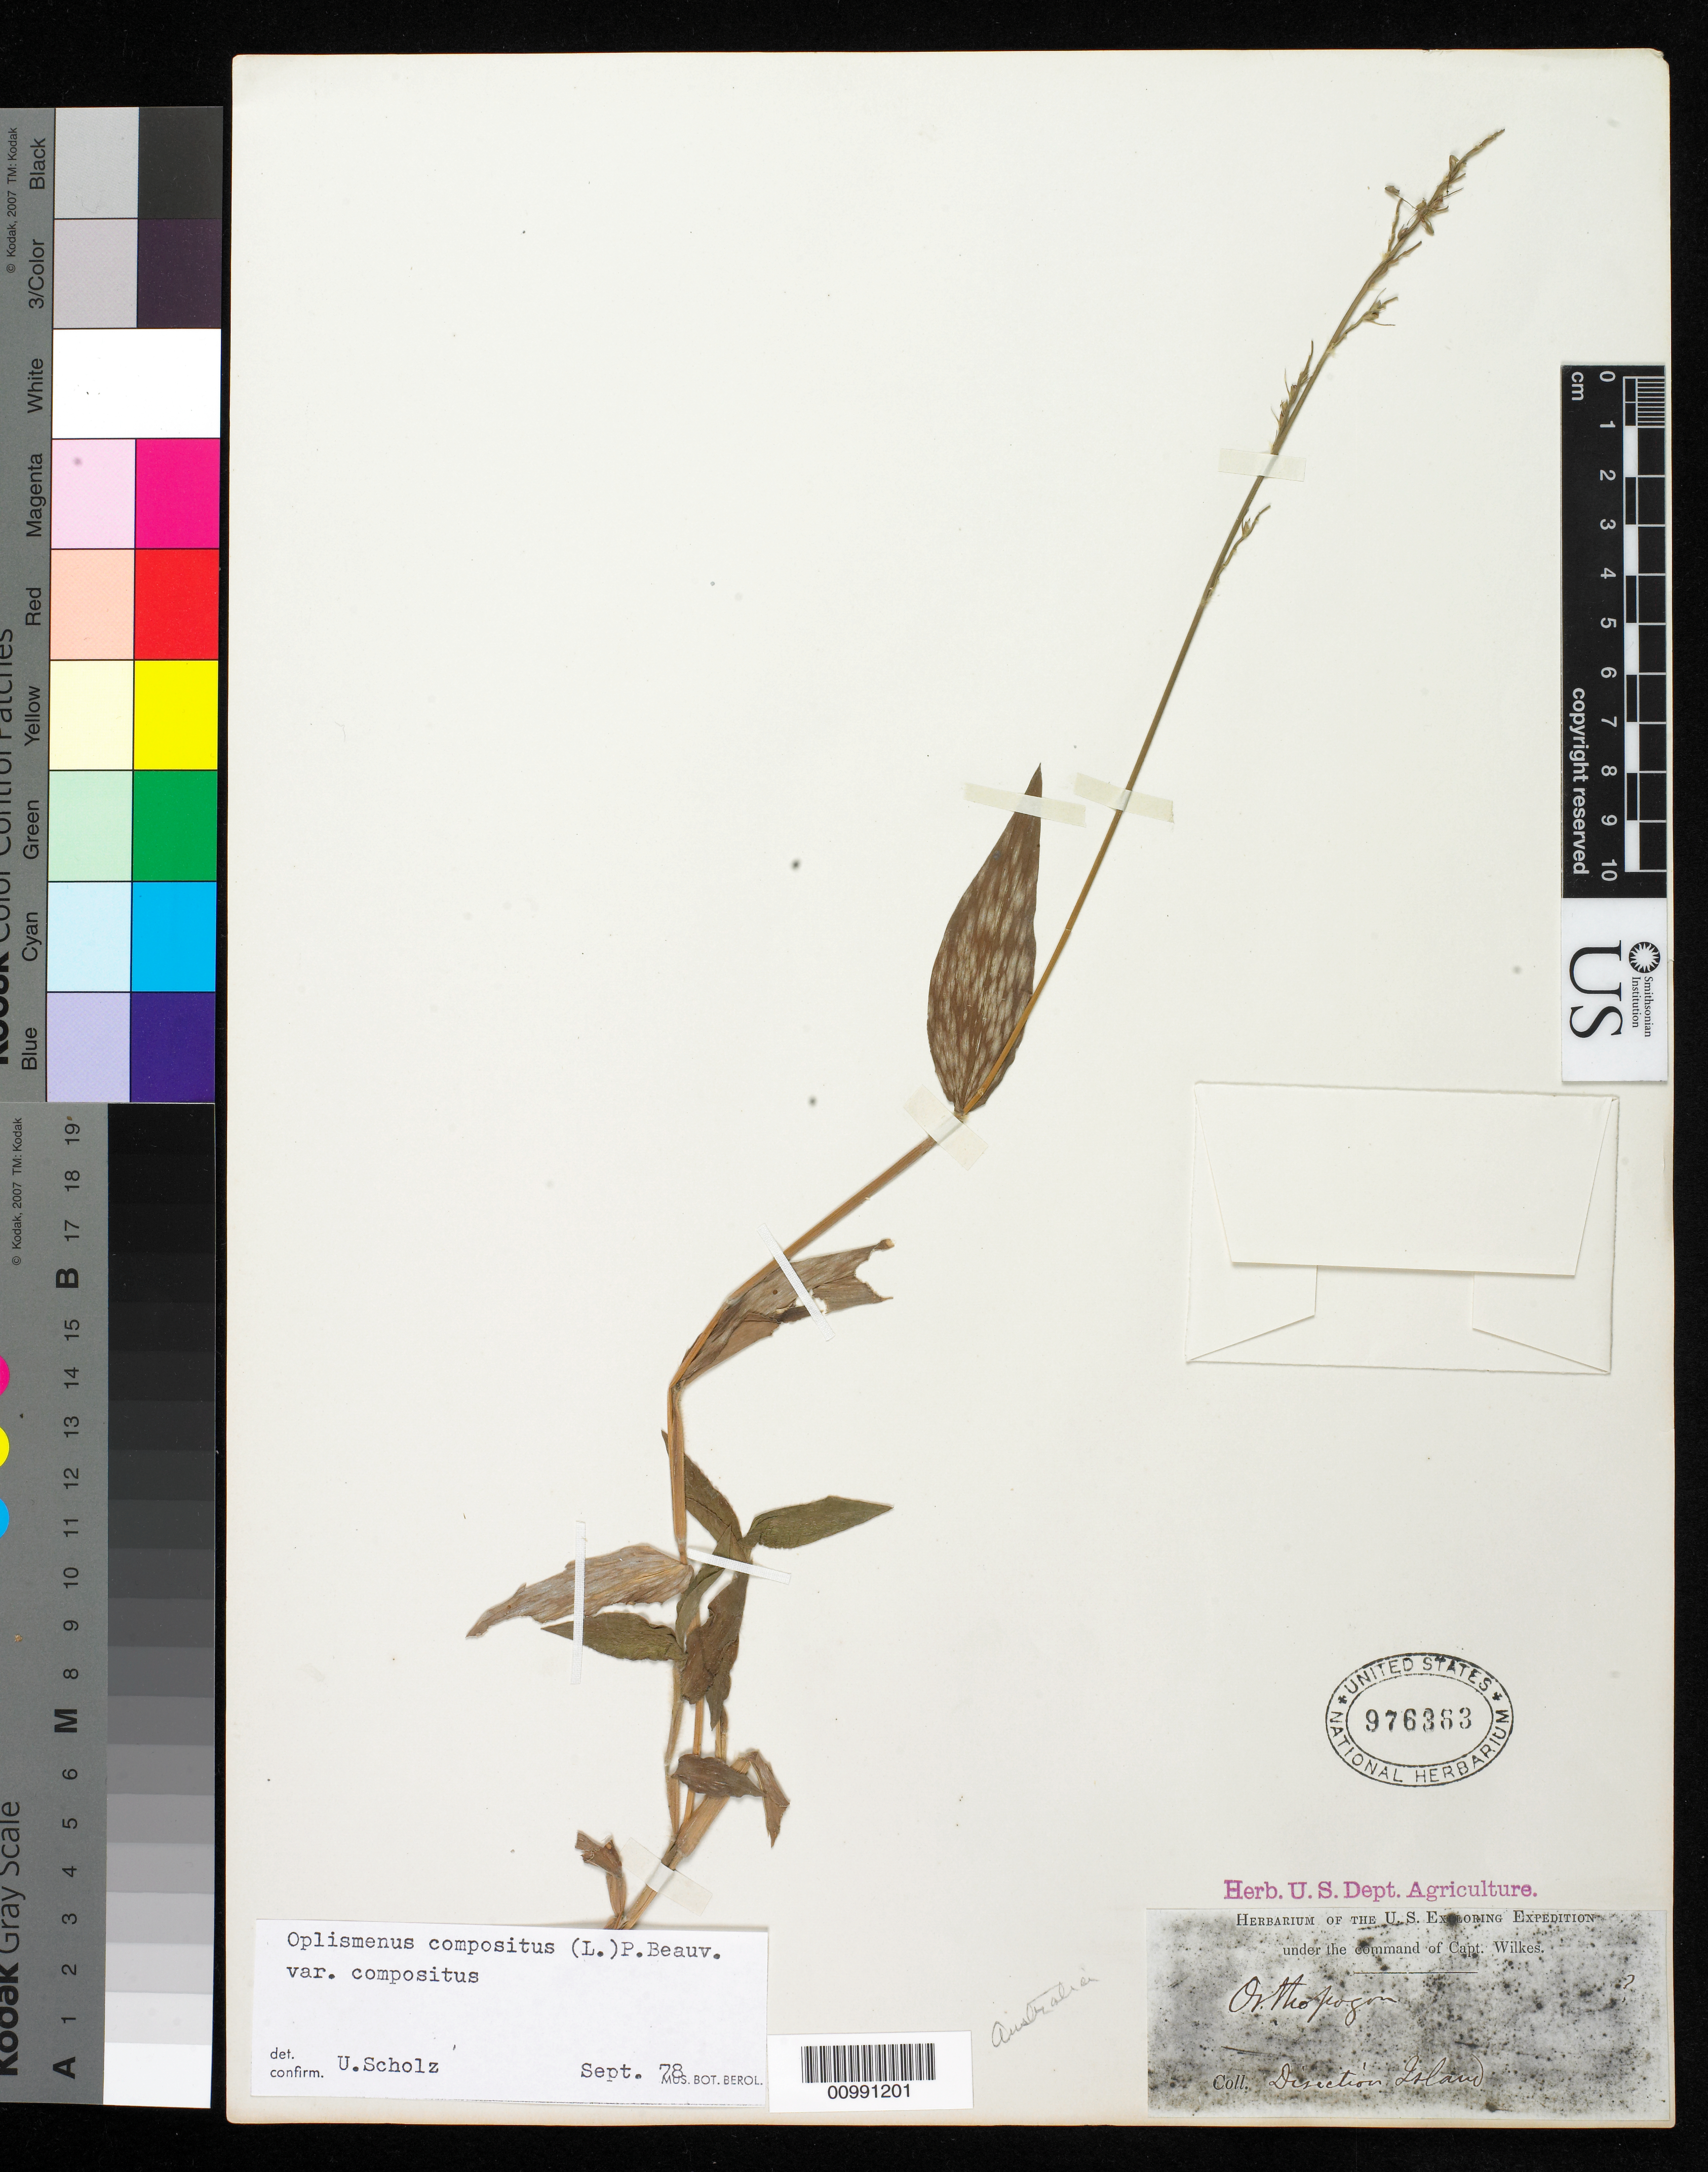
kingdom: Plantae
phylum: Tracheophyta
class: Liliopsida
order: Poales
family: Poaceae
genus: Oplismenus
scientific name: Oplismenus compositus var. compositus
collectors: Wilkes Explor. Exped.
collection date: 1838/1842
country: Australia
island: Direction Island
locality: Direction Island [Direction Island is one of the Cocos Islands SW of Java. The Cocos Islands are an exclave of Australia]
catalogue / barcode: US 976383